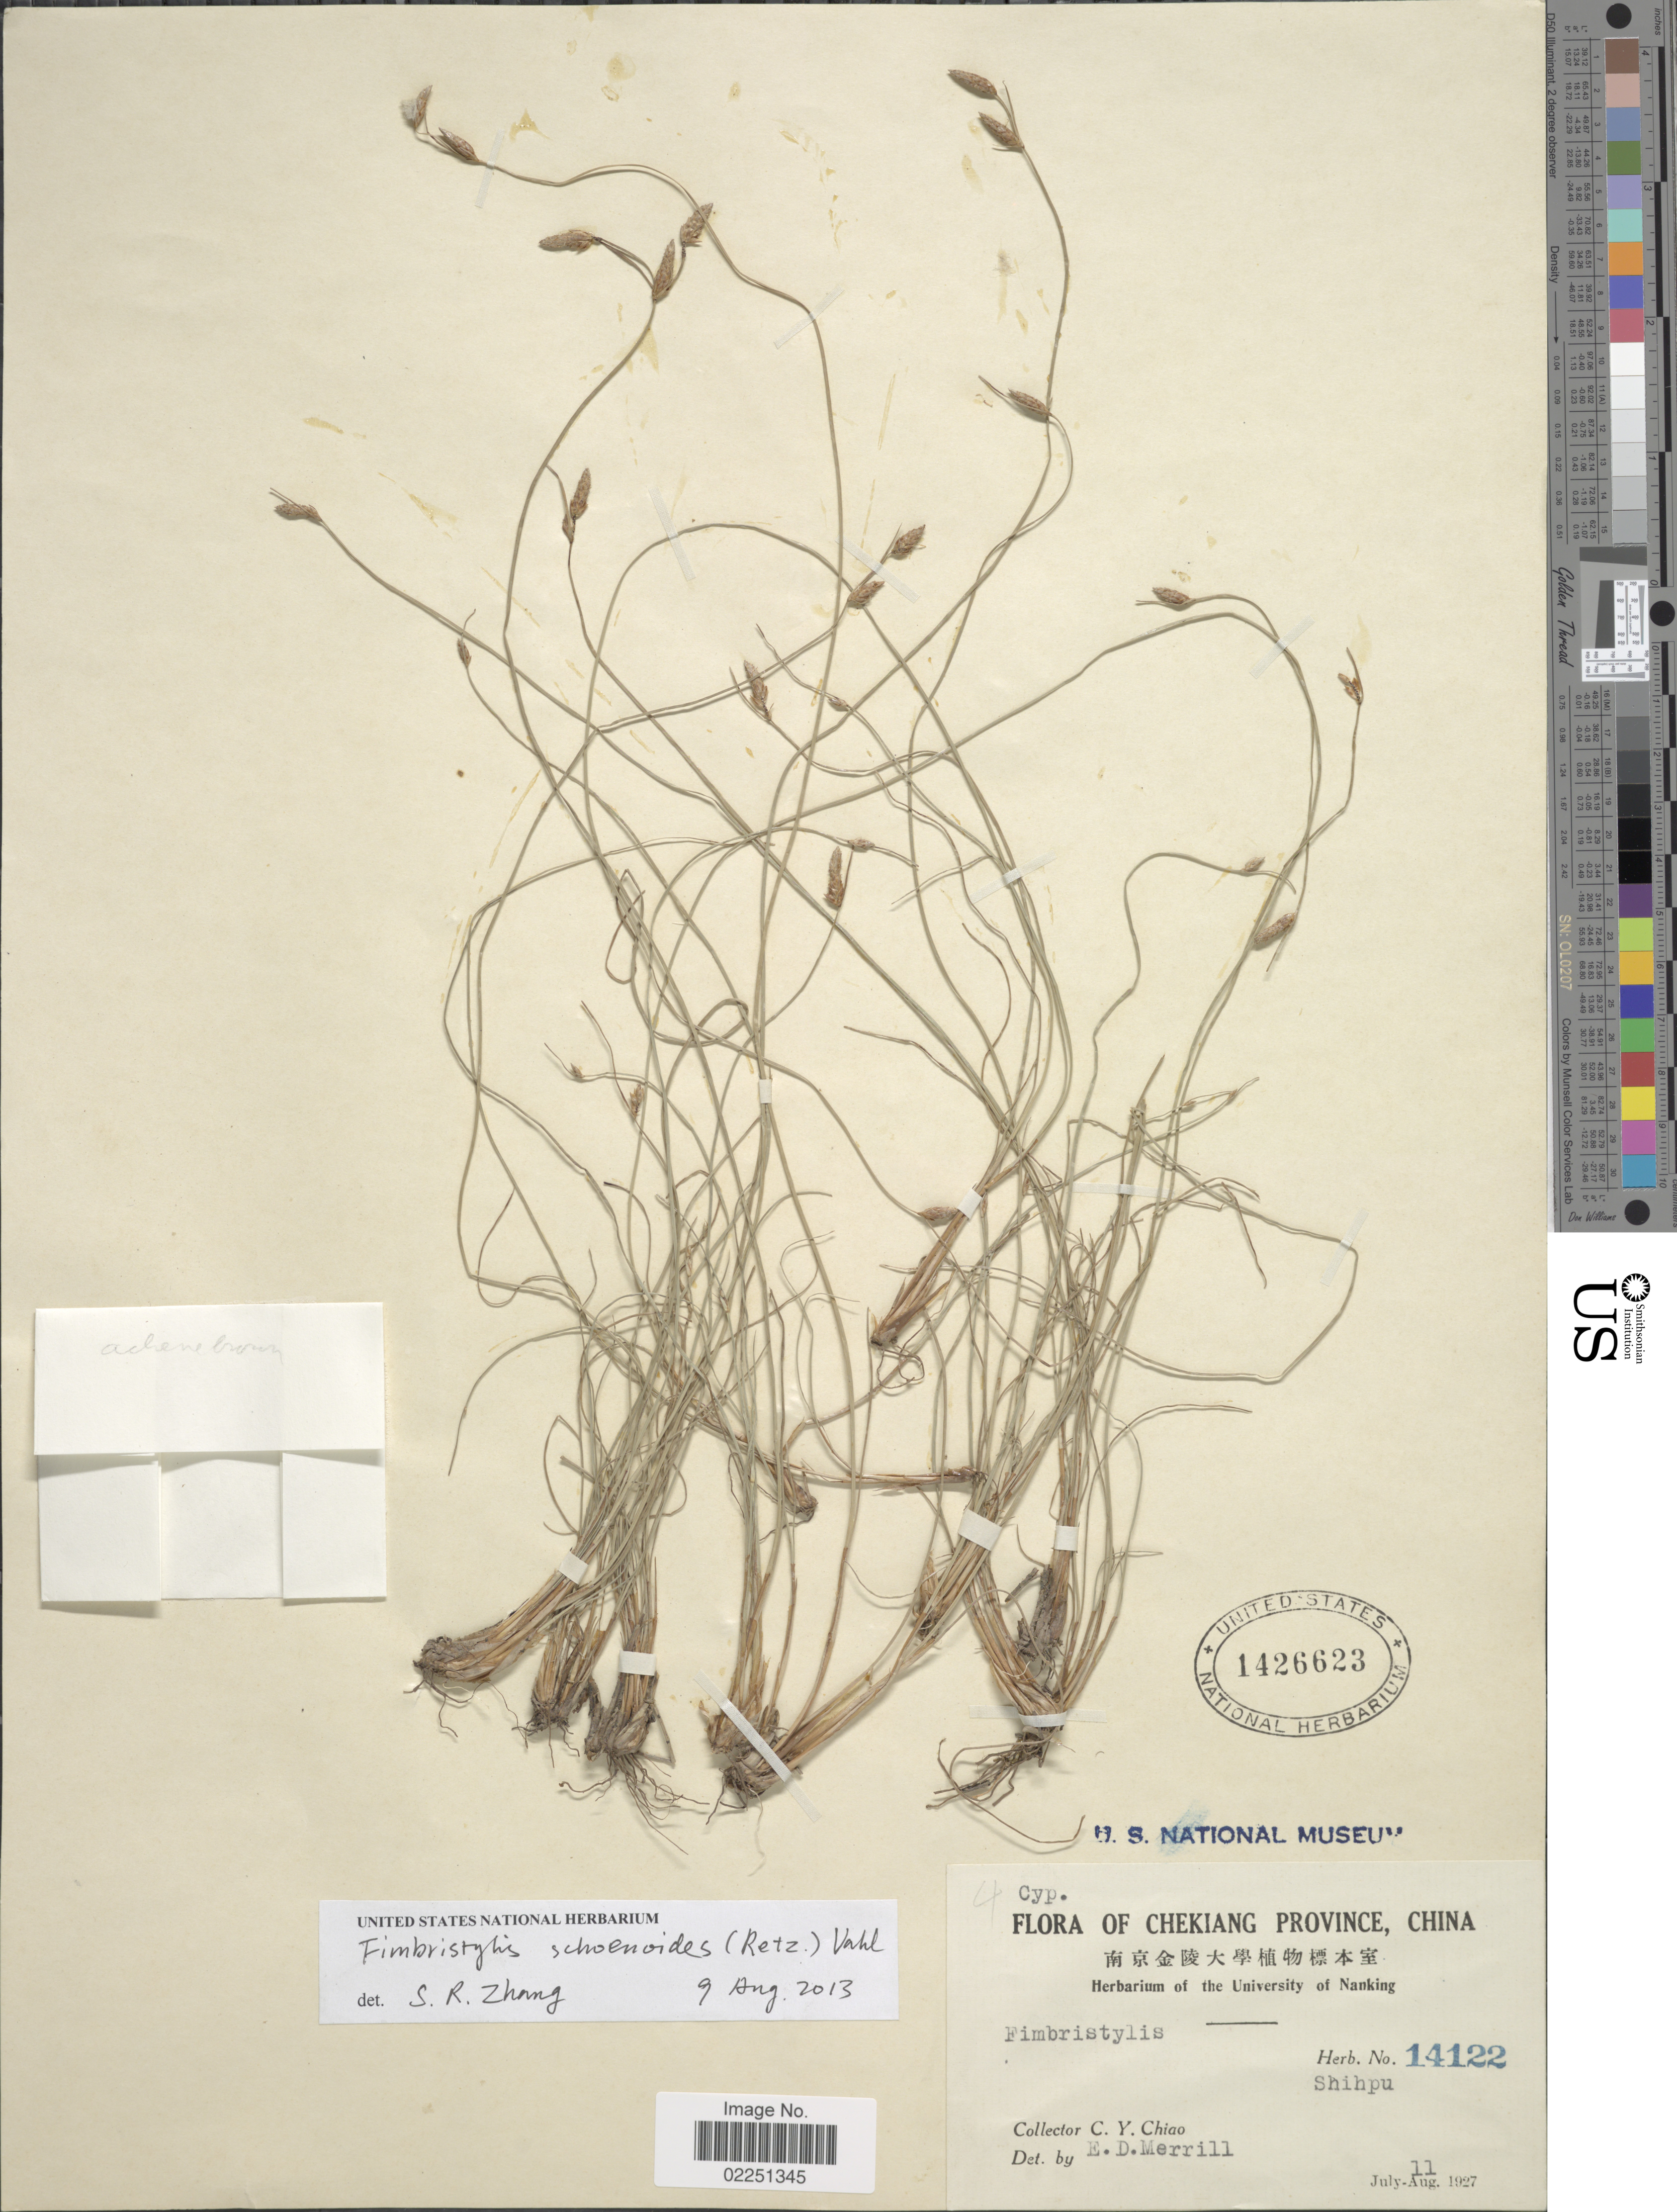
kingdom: Plantae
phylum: Tracheophyta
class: Liliopsida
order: Poales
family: Cyperaceae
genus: Fimbristylis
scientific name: Fimbristylis schoenoides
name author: (Retz.) Vahl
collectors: C. Y. Chiao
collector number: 14122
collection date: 1927-08-11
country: China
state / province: Zhejiang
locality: Chekiang Province, Shihpu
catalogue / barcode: US 1426623